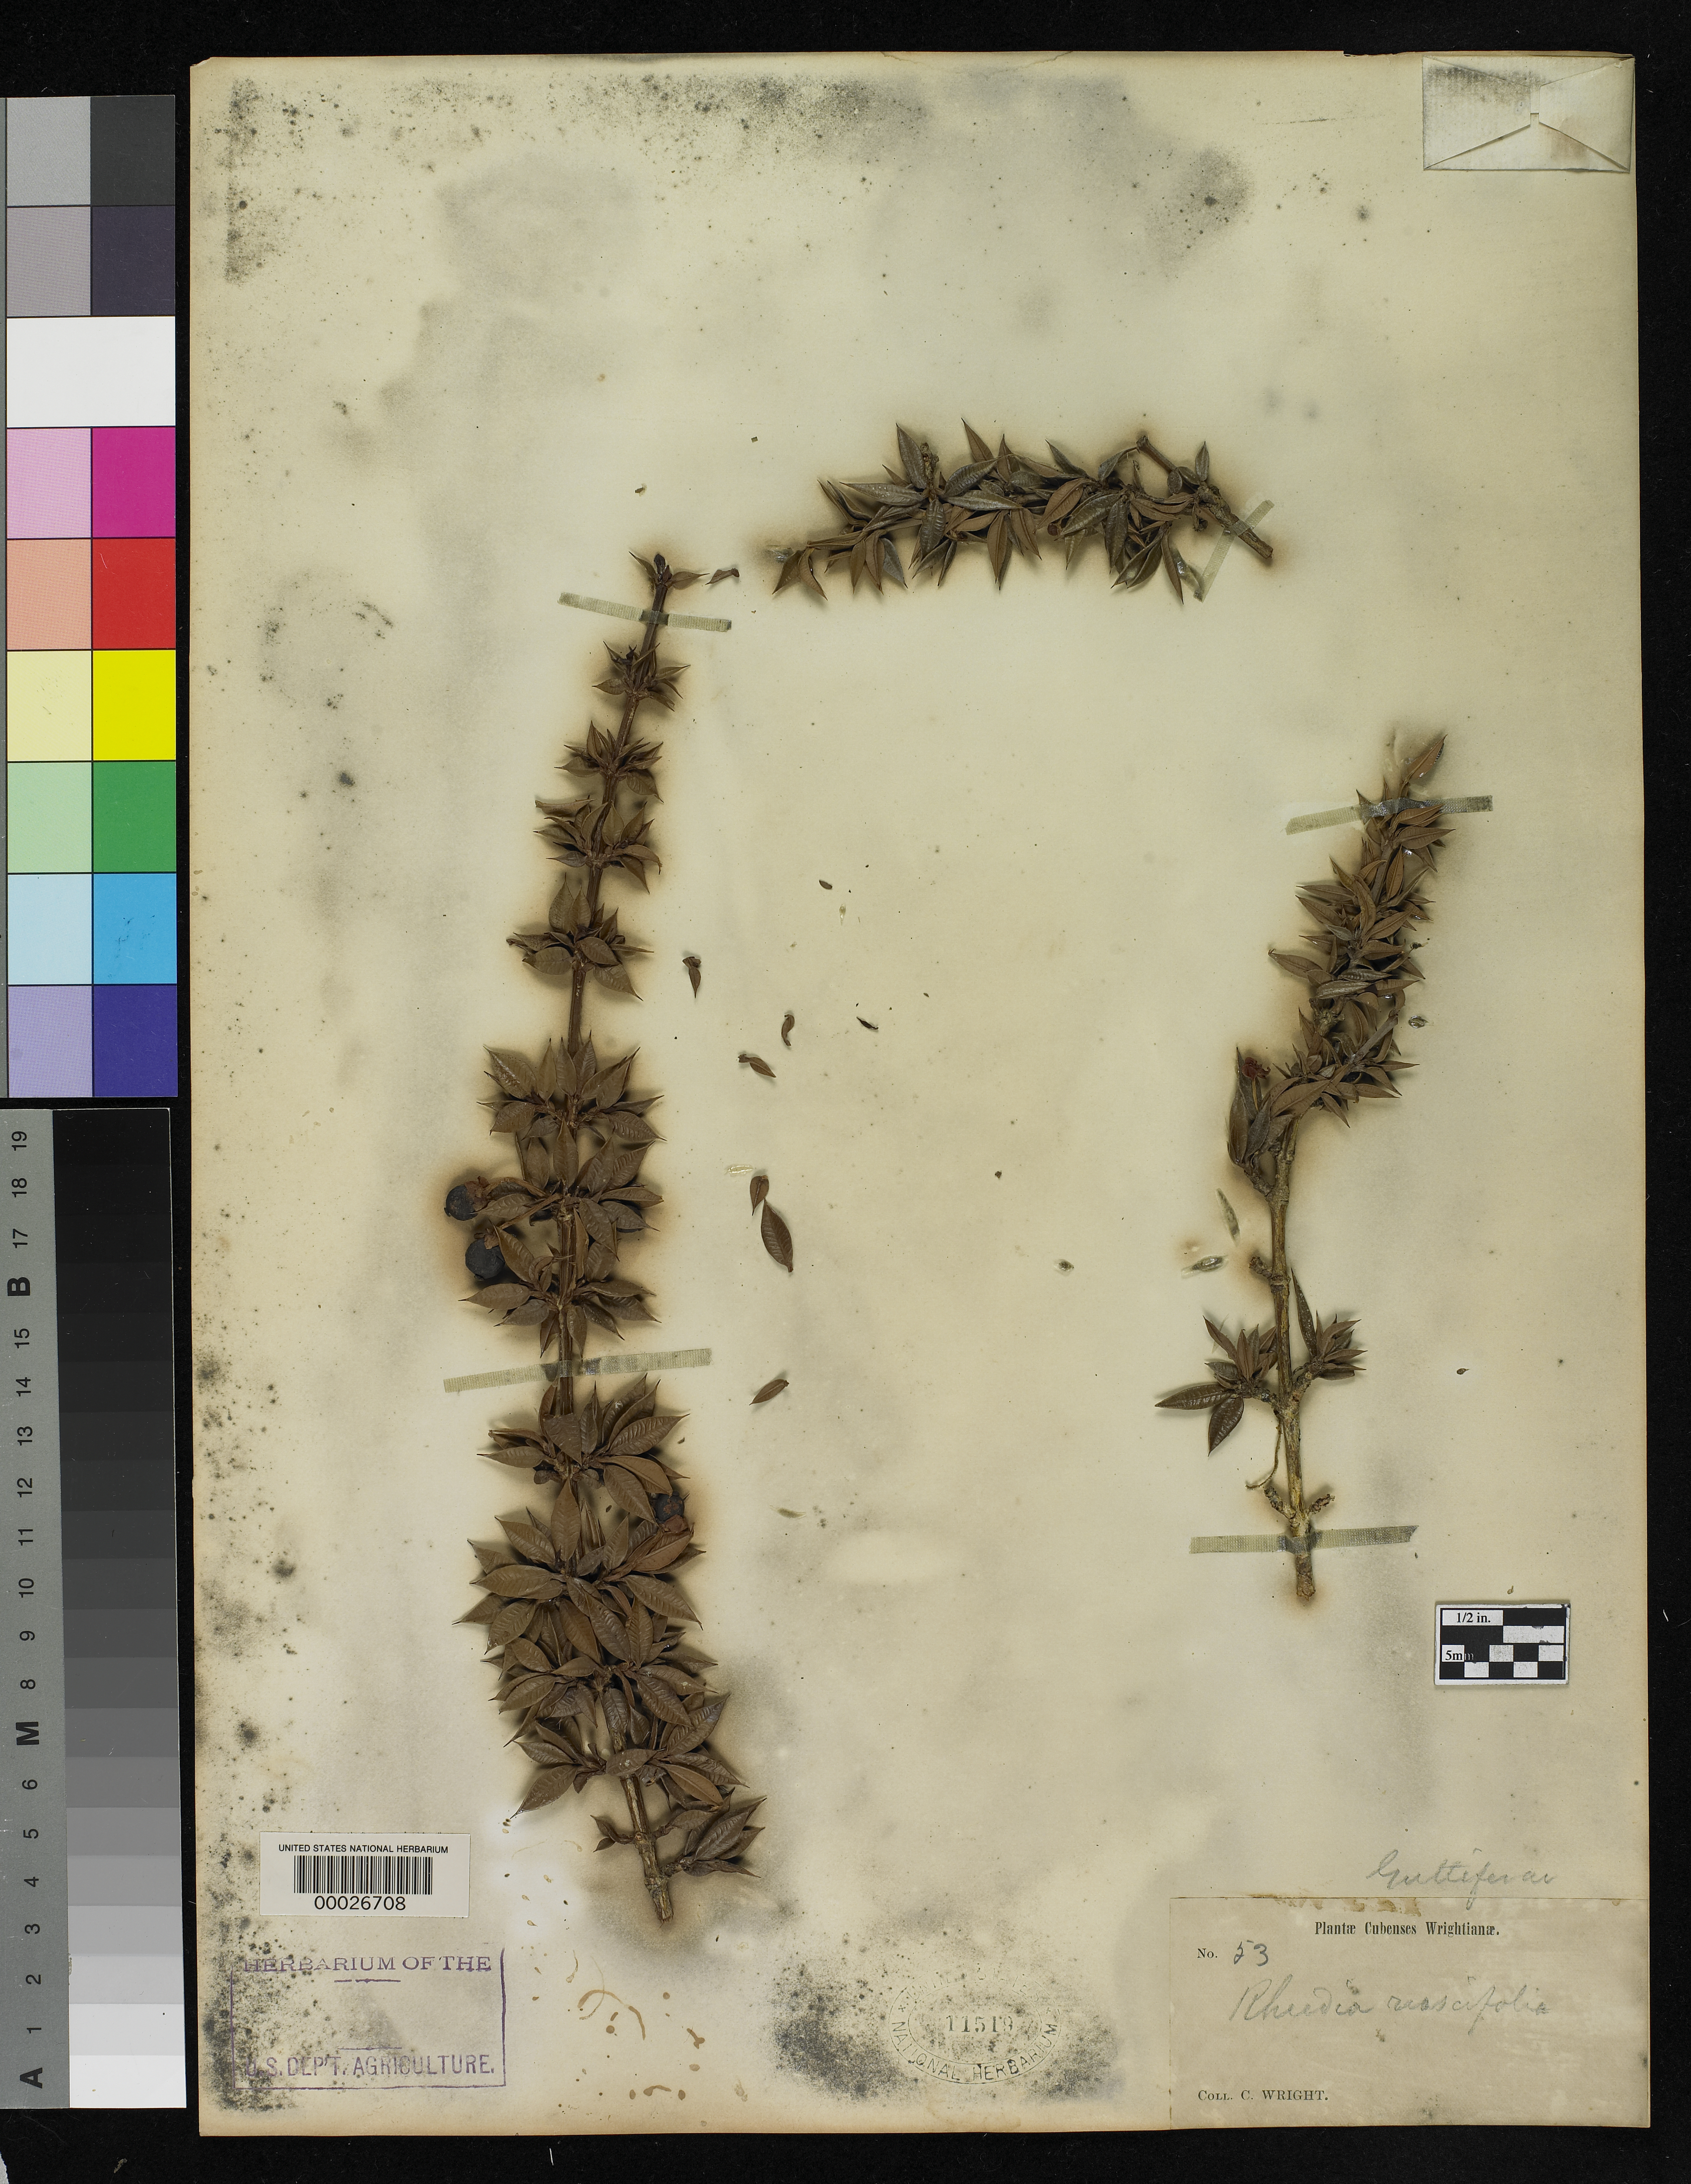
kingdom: Plantae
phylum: Tracheophyta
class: Magnoliopsida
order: Malpighiales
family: Clusiaceae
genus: Rheedia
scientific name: Rheedia ruscifolia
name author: Griseb.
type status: Type Collection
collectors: C. Wright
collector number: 53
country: Cuba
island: Greater Antilles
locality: Near Monte Verde.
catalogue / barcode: US 11519